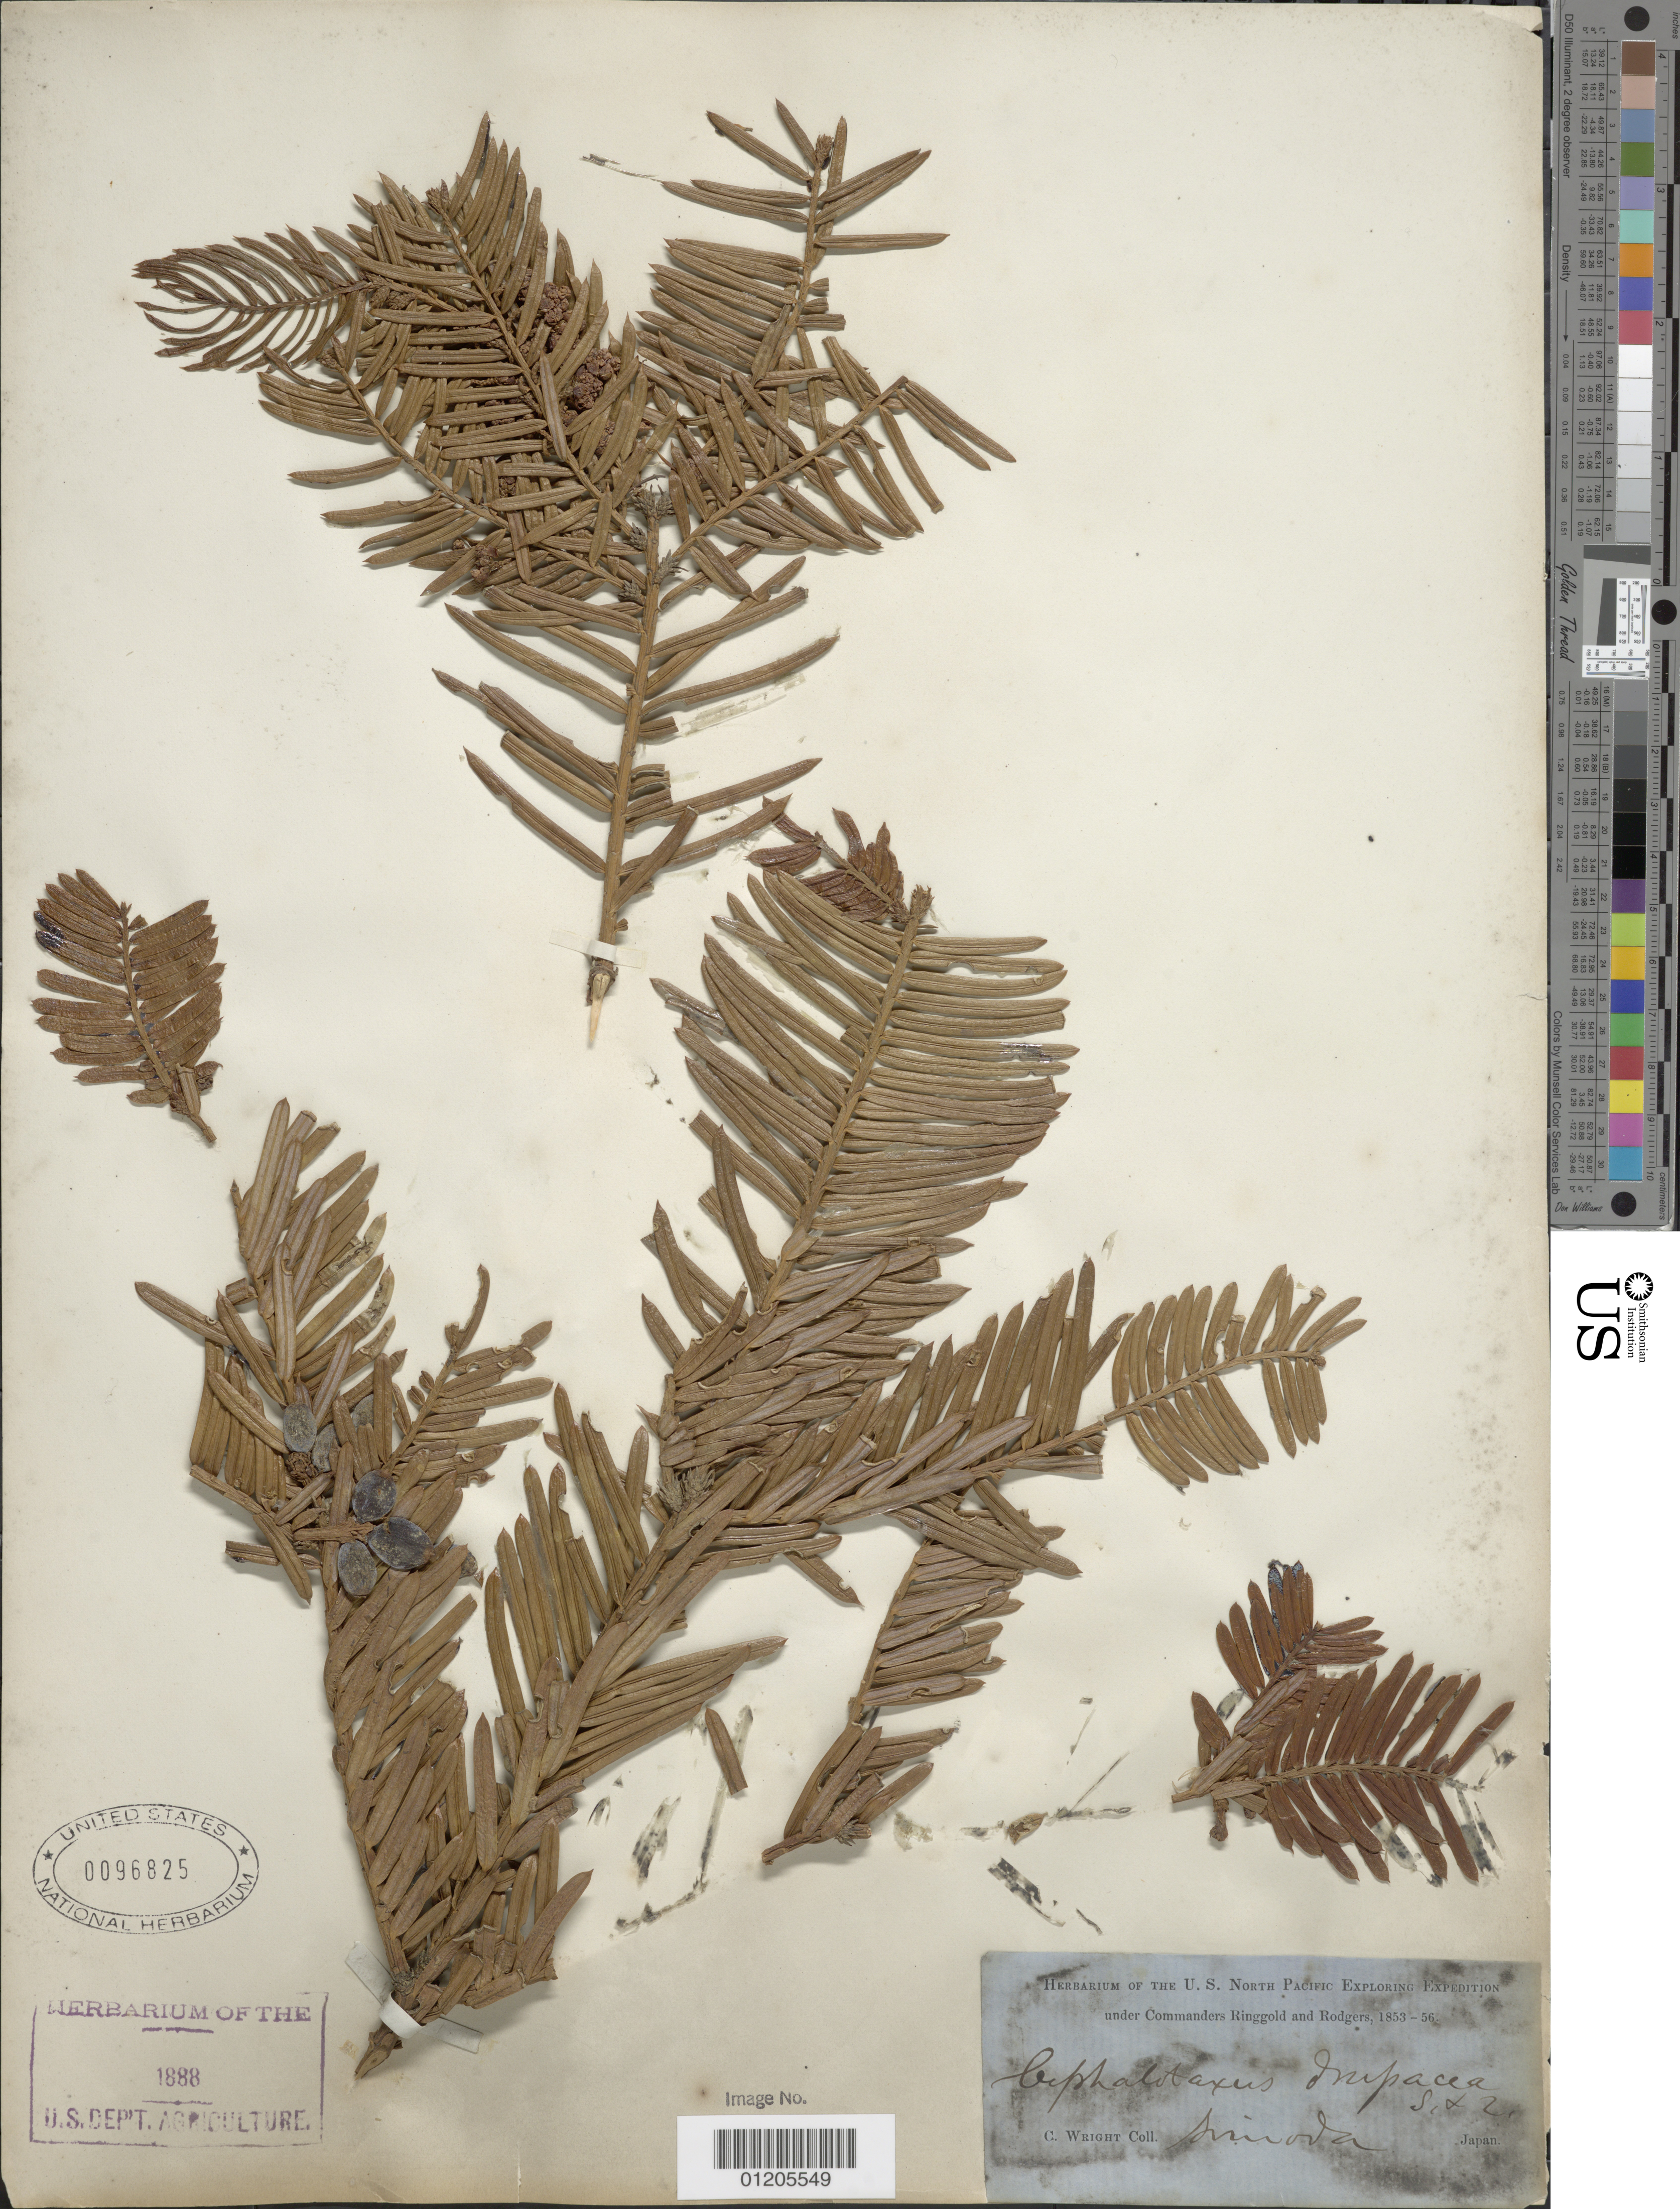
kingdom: Plantae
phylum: Tracheophyta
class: Pinopsida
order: Pinales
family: Cephalotaxaceae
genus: Cephalotaxus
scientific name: Cephalotaxus drupacea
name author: Siebold & Zucc.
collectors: C. Wright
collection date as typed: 1853 to -- -- 1856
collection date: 1853/1856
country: Japan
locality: Simoda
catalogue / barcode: US 96825